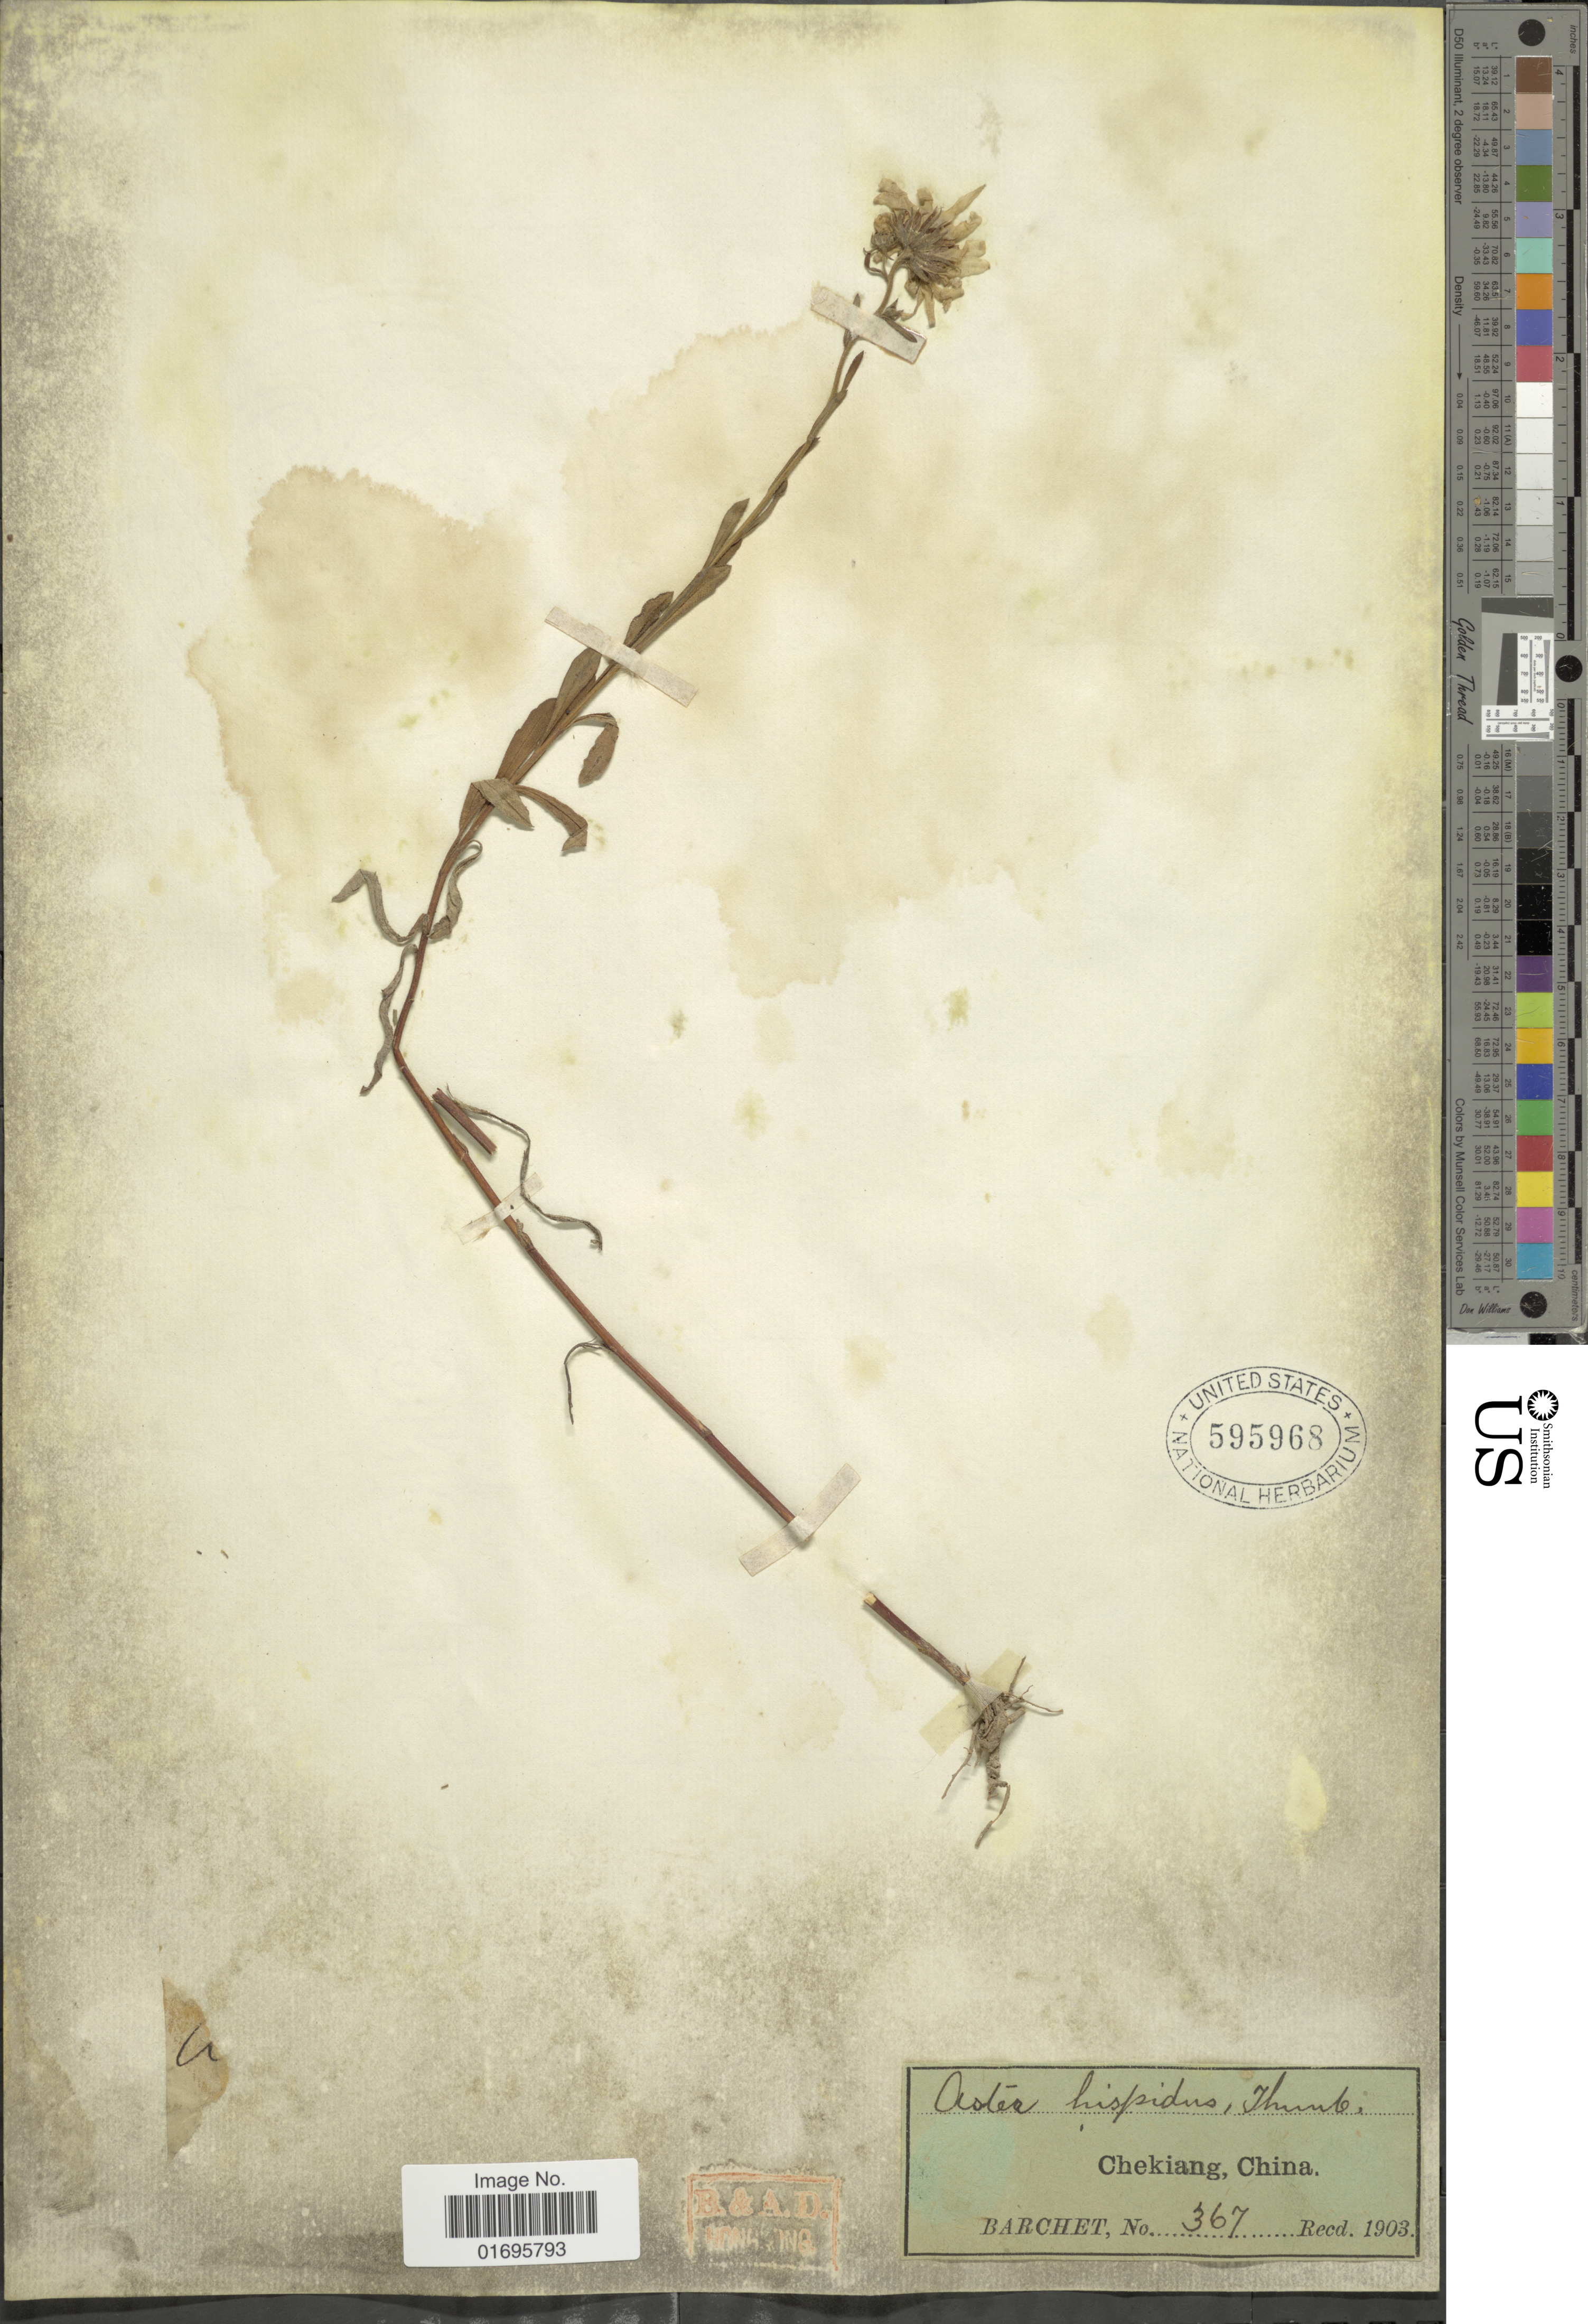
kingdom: Plantae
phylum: Tracheophyta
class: Magnoliopsida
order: Asterales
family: Asteraceae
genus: Heteropappus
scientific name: Heteropappus hispidus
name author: (Thunb.) Less.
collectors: Barchet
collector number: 367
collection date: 1903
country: China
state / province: Zhejiang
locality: Chekiang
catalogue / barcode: US 595968